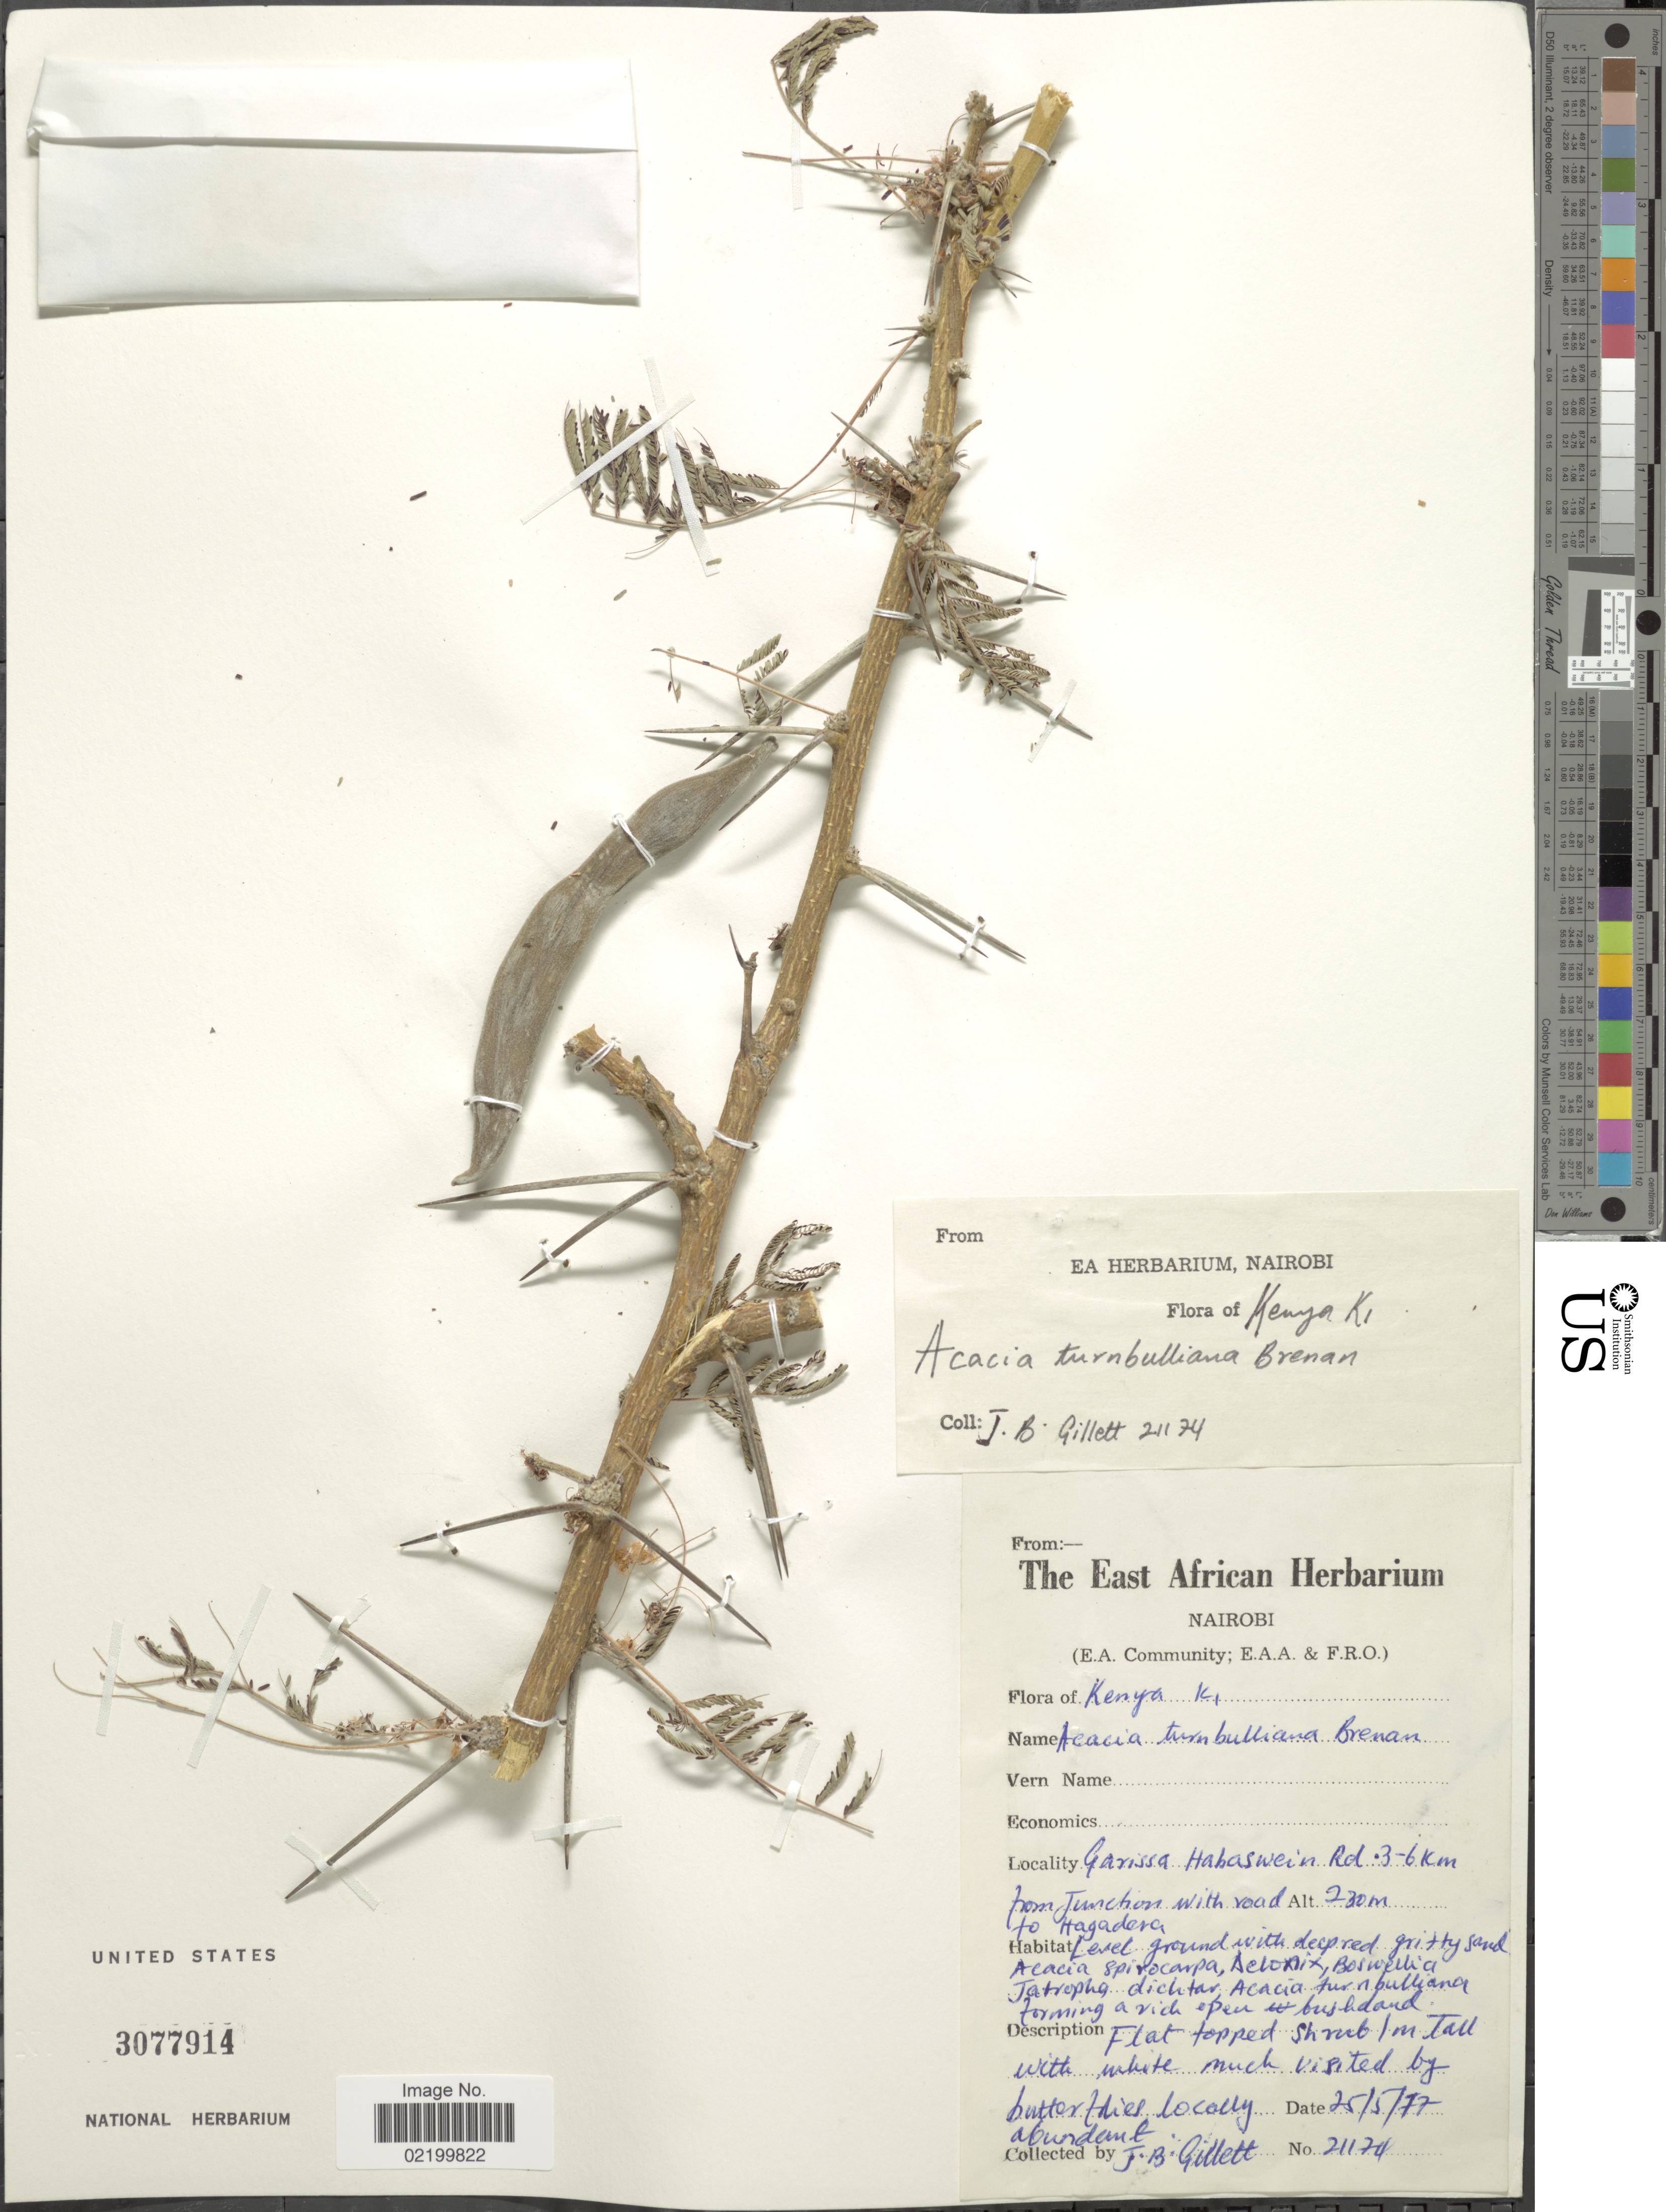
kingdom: Plantae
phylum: Tracheophyta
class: Magnoliopsida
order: Fabales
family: Fabaceae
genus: Vachellia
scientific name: Vachellia edgeworthii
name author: (T. Anderson) Kyal. & Boatwr.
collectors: J. B. Gillett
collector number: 21174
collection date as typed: Transcribed d/m/y: 25/5/77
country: Kenya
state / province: Garissa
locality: Kenya K1. Garissa Habaswein Rd. 3-6 km from Junction with road to Hagadera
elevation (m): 230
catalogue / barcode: US 3077914